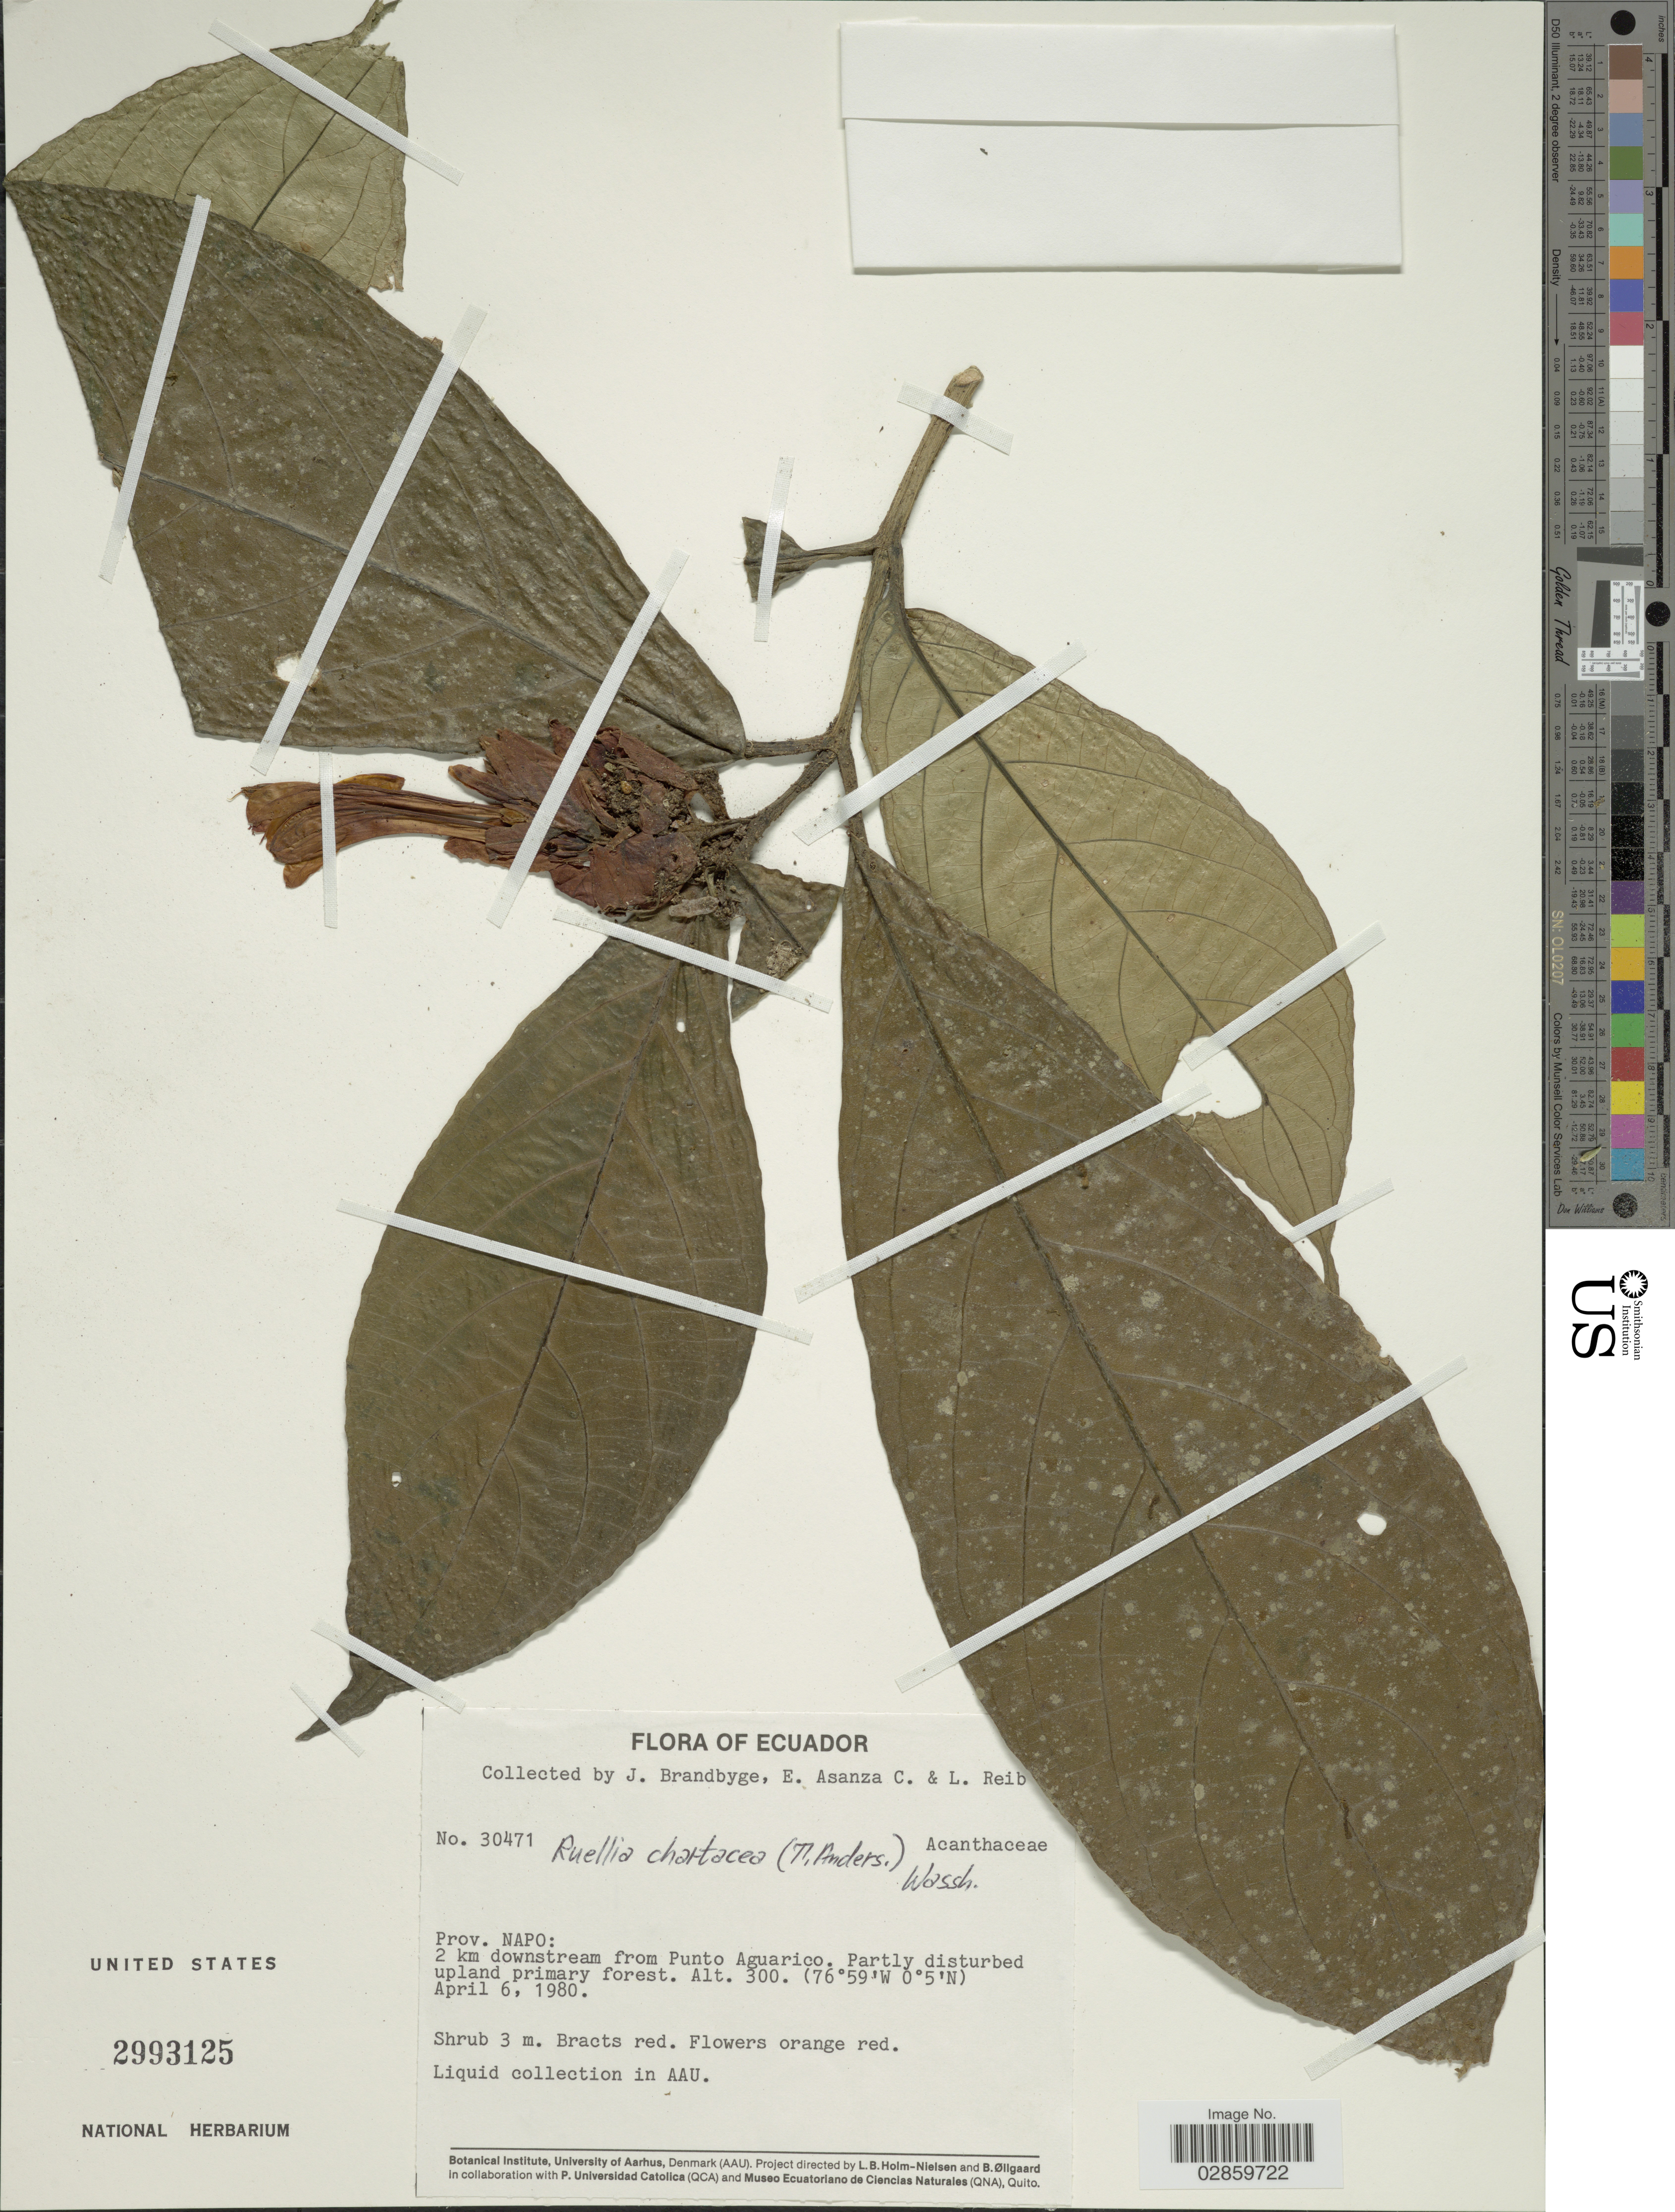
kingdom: Plantae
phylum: Tracheophyta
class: Magnoliopsida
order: Lamiales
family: Acanthaceae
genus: Ruellia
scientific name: Ruellia chartacea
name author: (T. Anderson) Wassh.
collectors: J. Brandbyge, E. Asanza & L. Reib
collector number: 30471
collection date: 1980-04-06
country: Ecuador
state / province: Napo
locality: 2 km downstream from Punto Aguarico.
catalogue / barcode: US 2993125